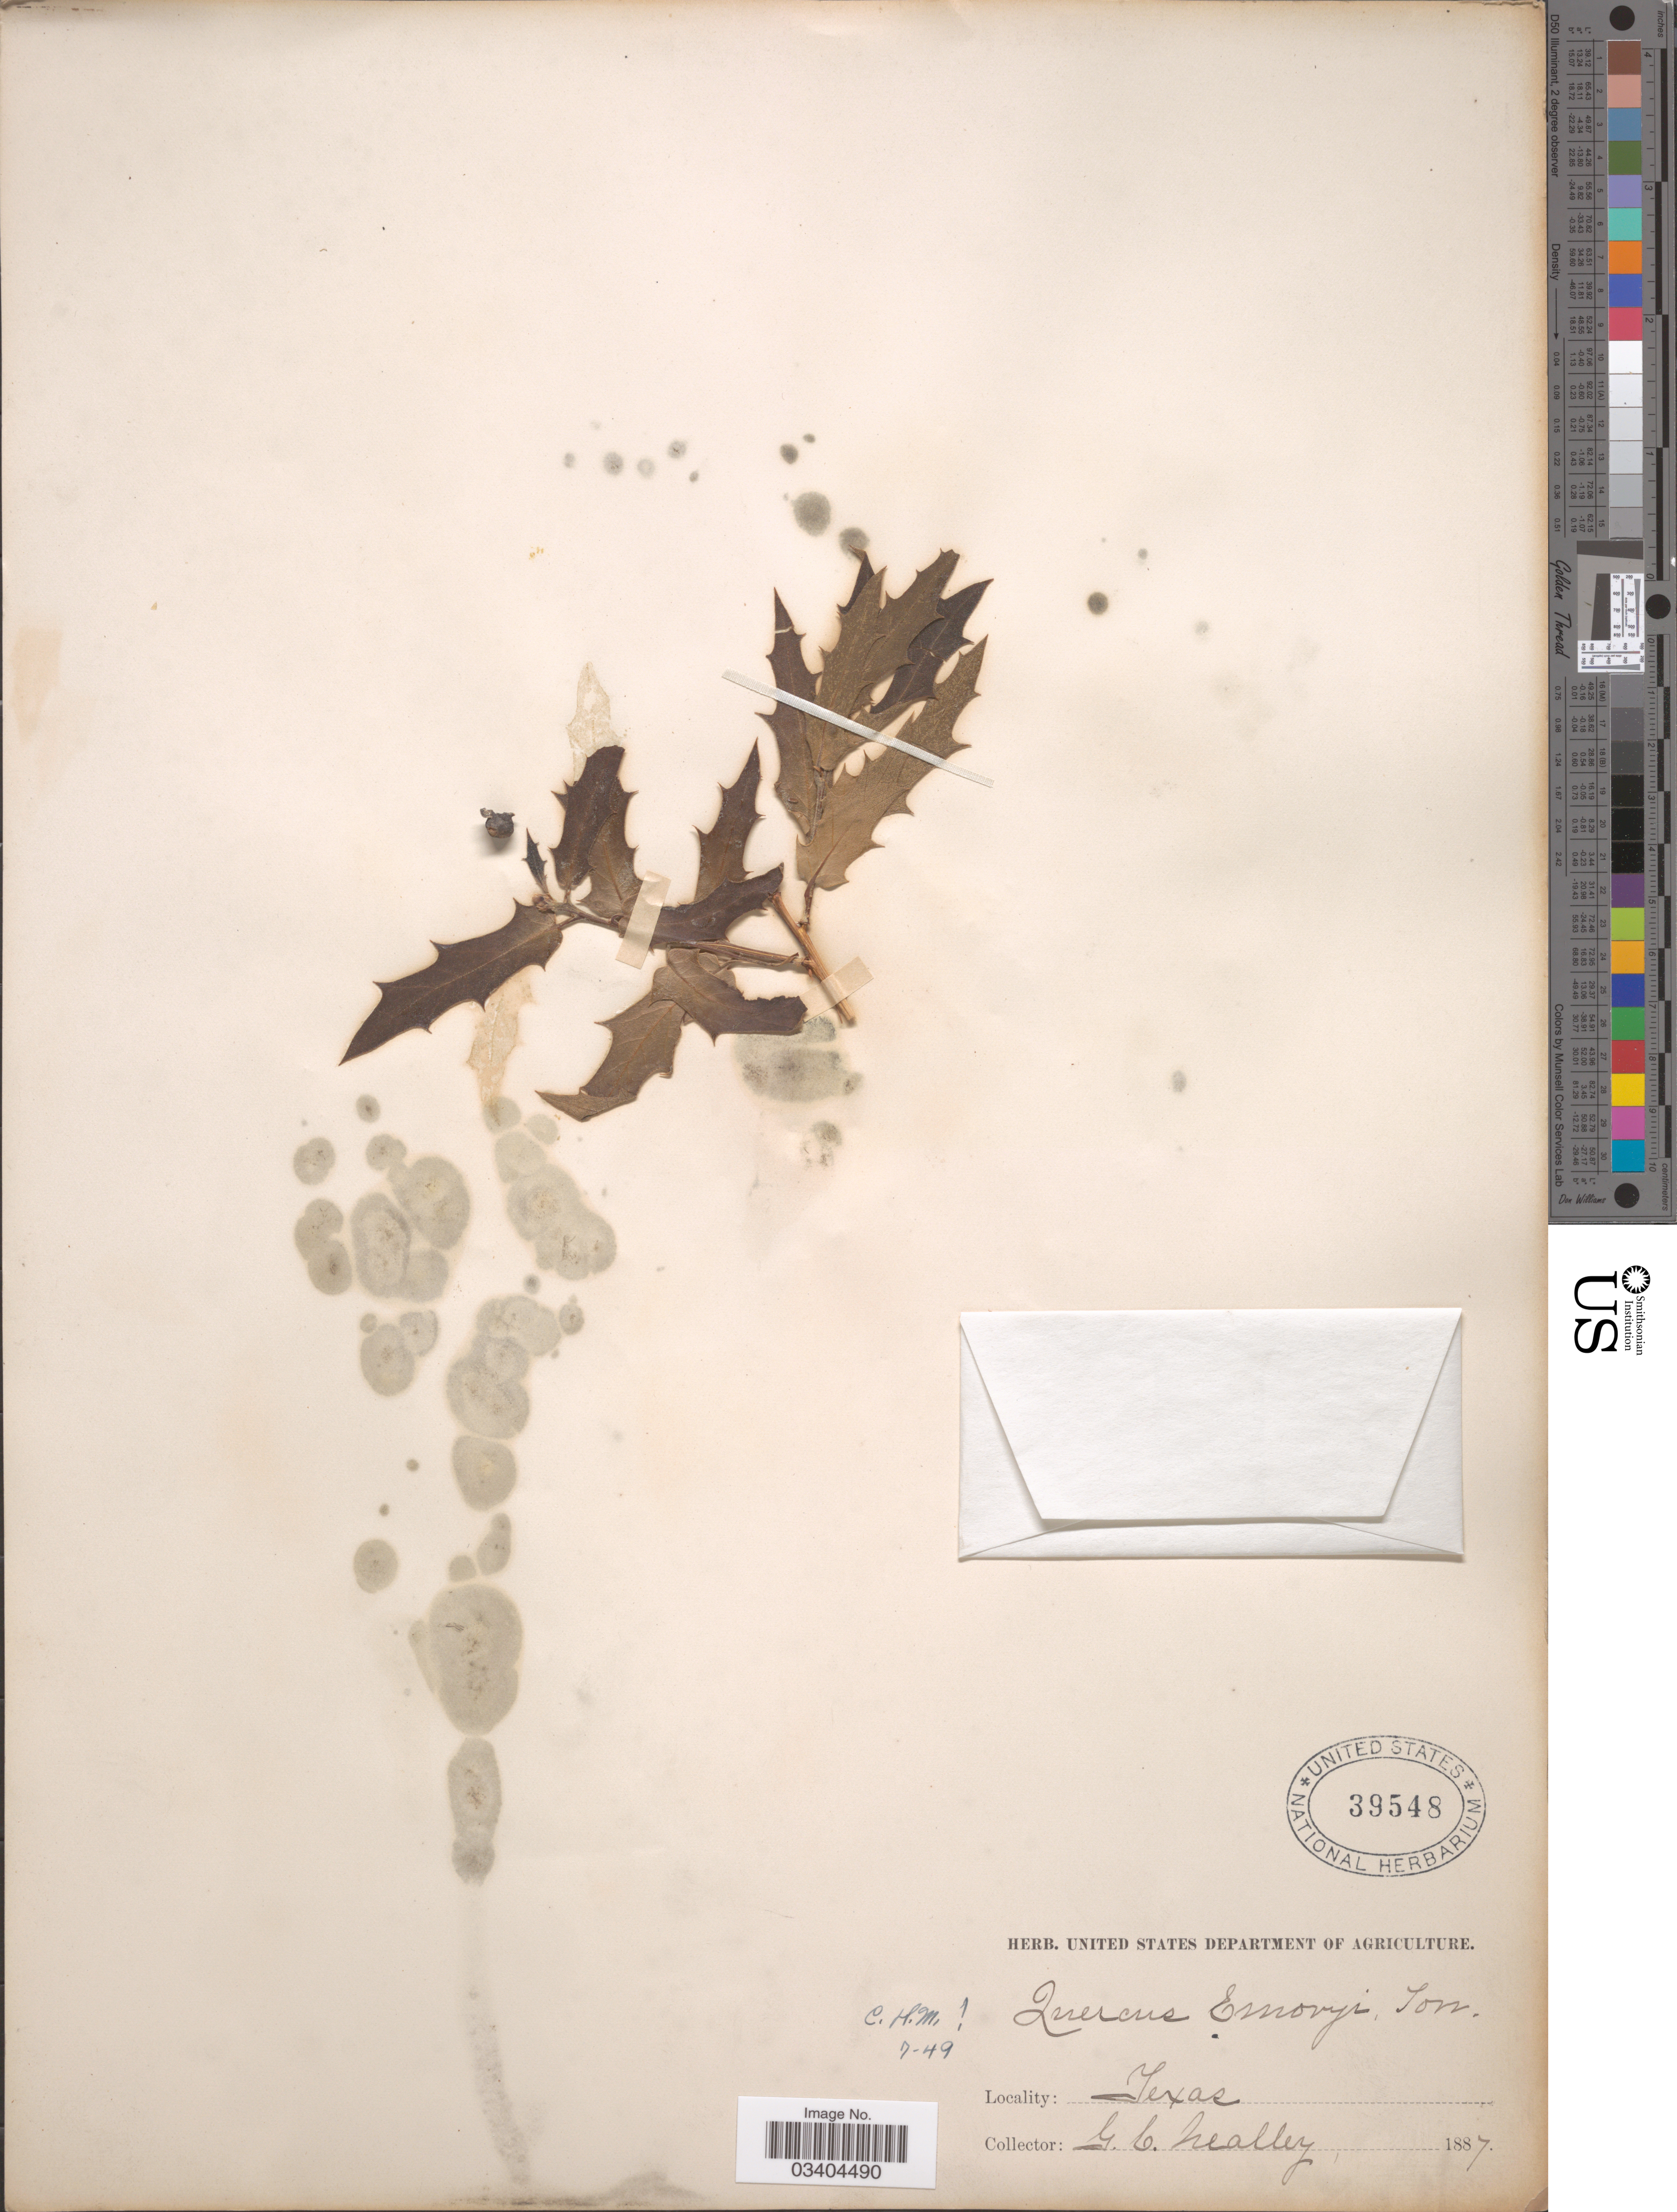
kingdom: Plantae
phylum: Tracheophyta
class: Magnoliopsida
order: Fagales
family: Fagaceae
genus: Quercus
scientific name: Quercus emoryi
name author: Torr. in Emory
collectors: G. C. Nealley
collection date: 1887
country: United States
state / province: Texas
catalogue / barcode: US 39548